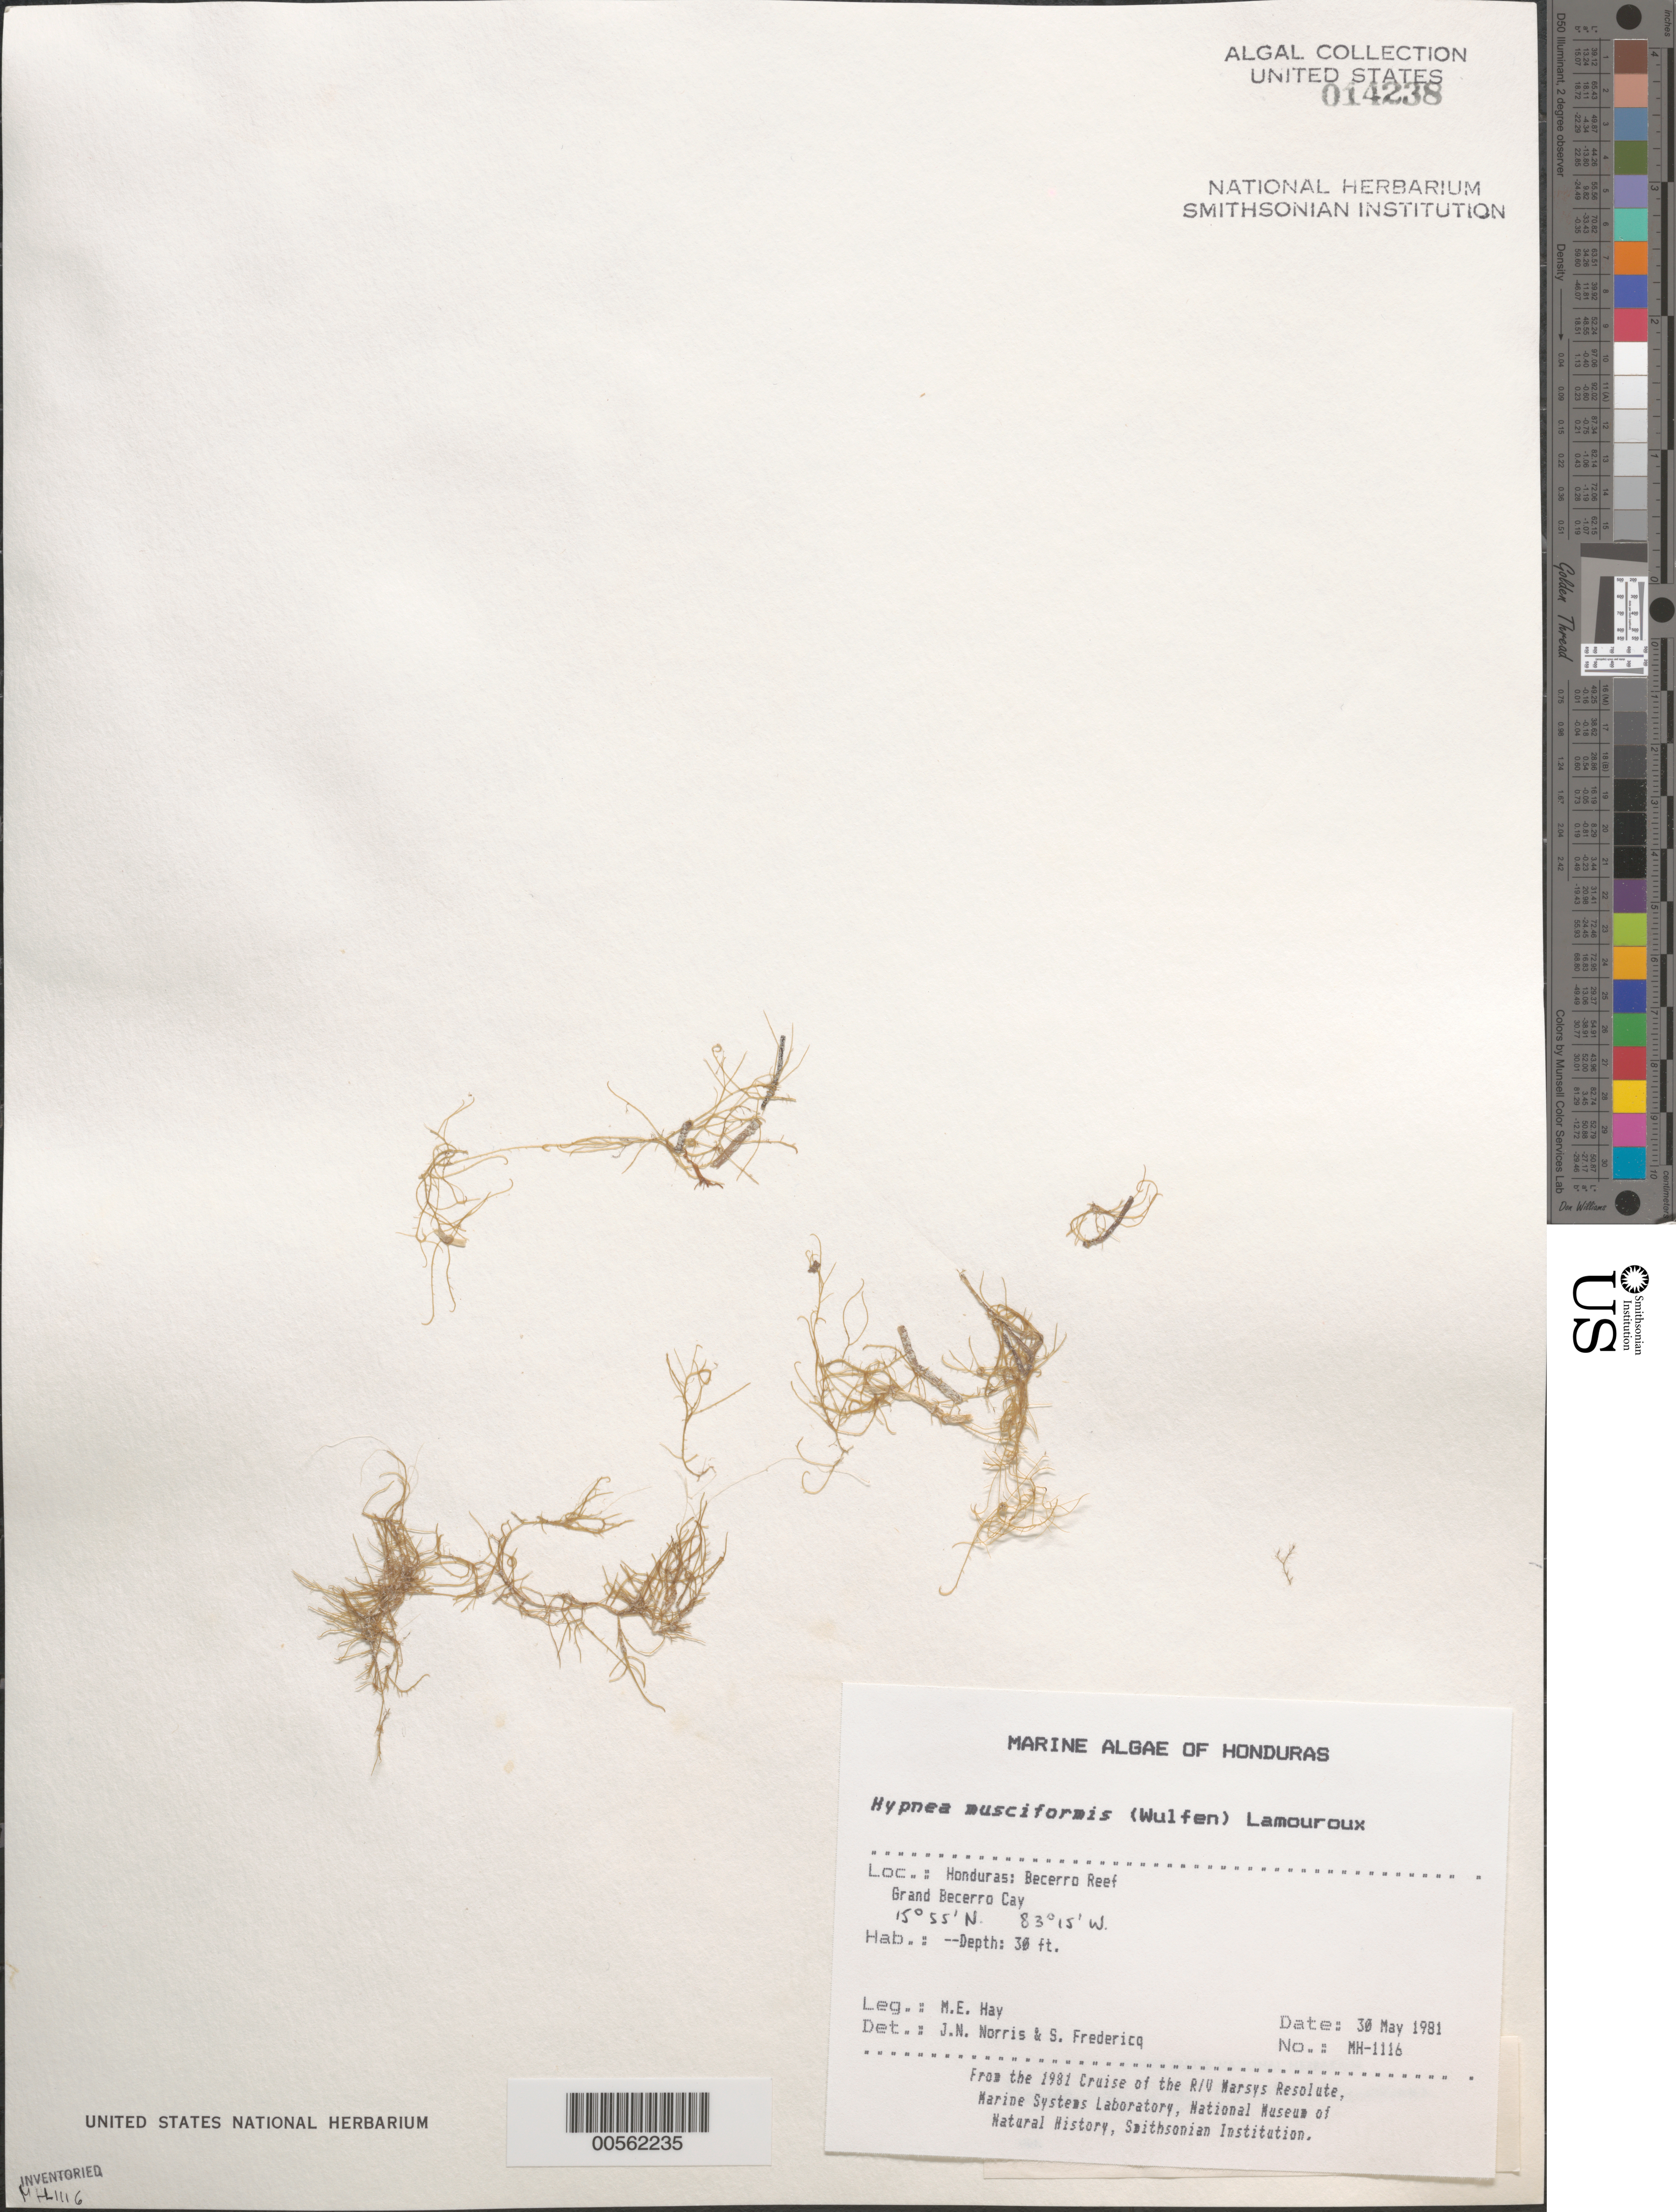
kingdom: Plantae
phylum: Rhodophyta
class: Florideophyceae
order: Gigartinales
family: Cystocloniaceae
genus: Hypnea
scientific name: Hypnea musciformis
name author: (Wulfen) J.V.Lamouroux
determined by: Norris, J. N.; Fredericq, S.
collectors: M. E. Hay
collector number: MEH-1116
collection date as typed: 30 May 1981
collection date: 1981-05-30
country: Honduras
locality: Becerro reef, grand becerro cay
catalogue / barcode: US 14238